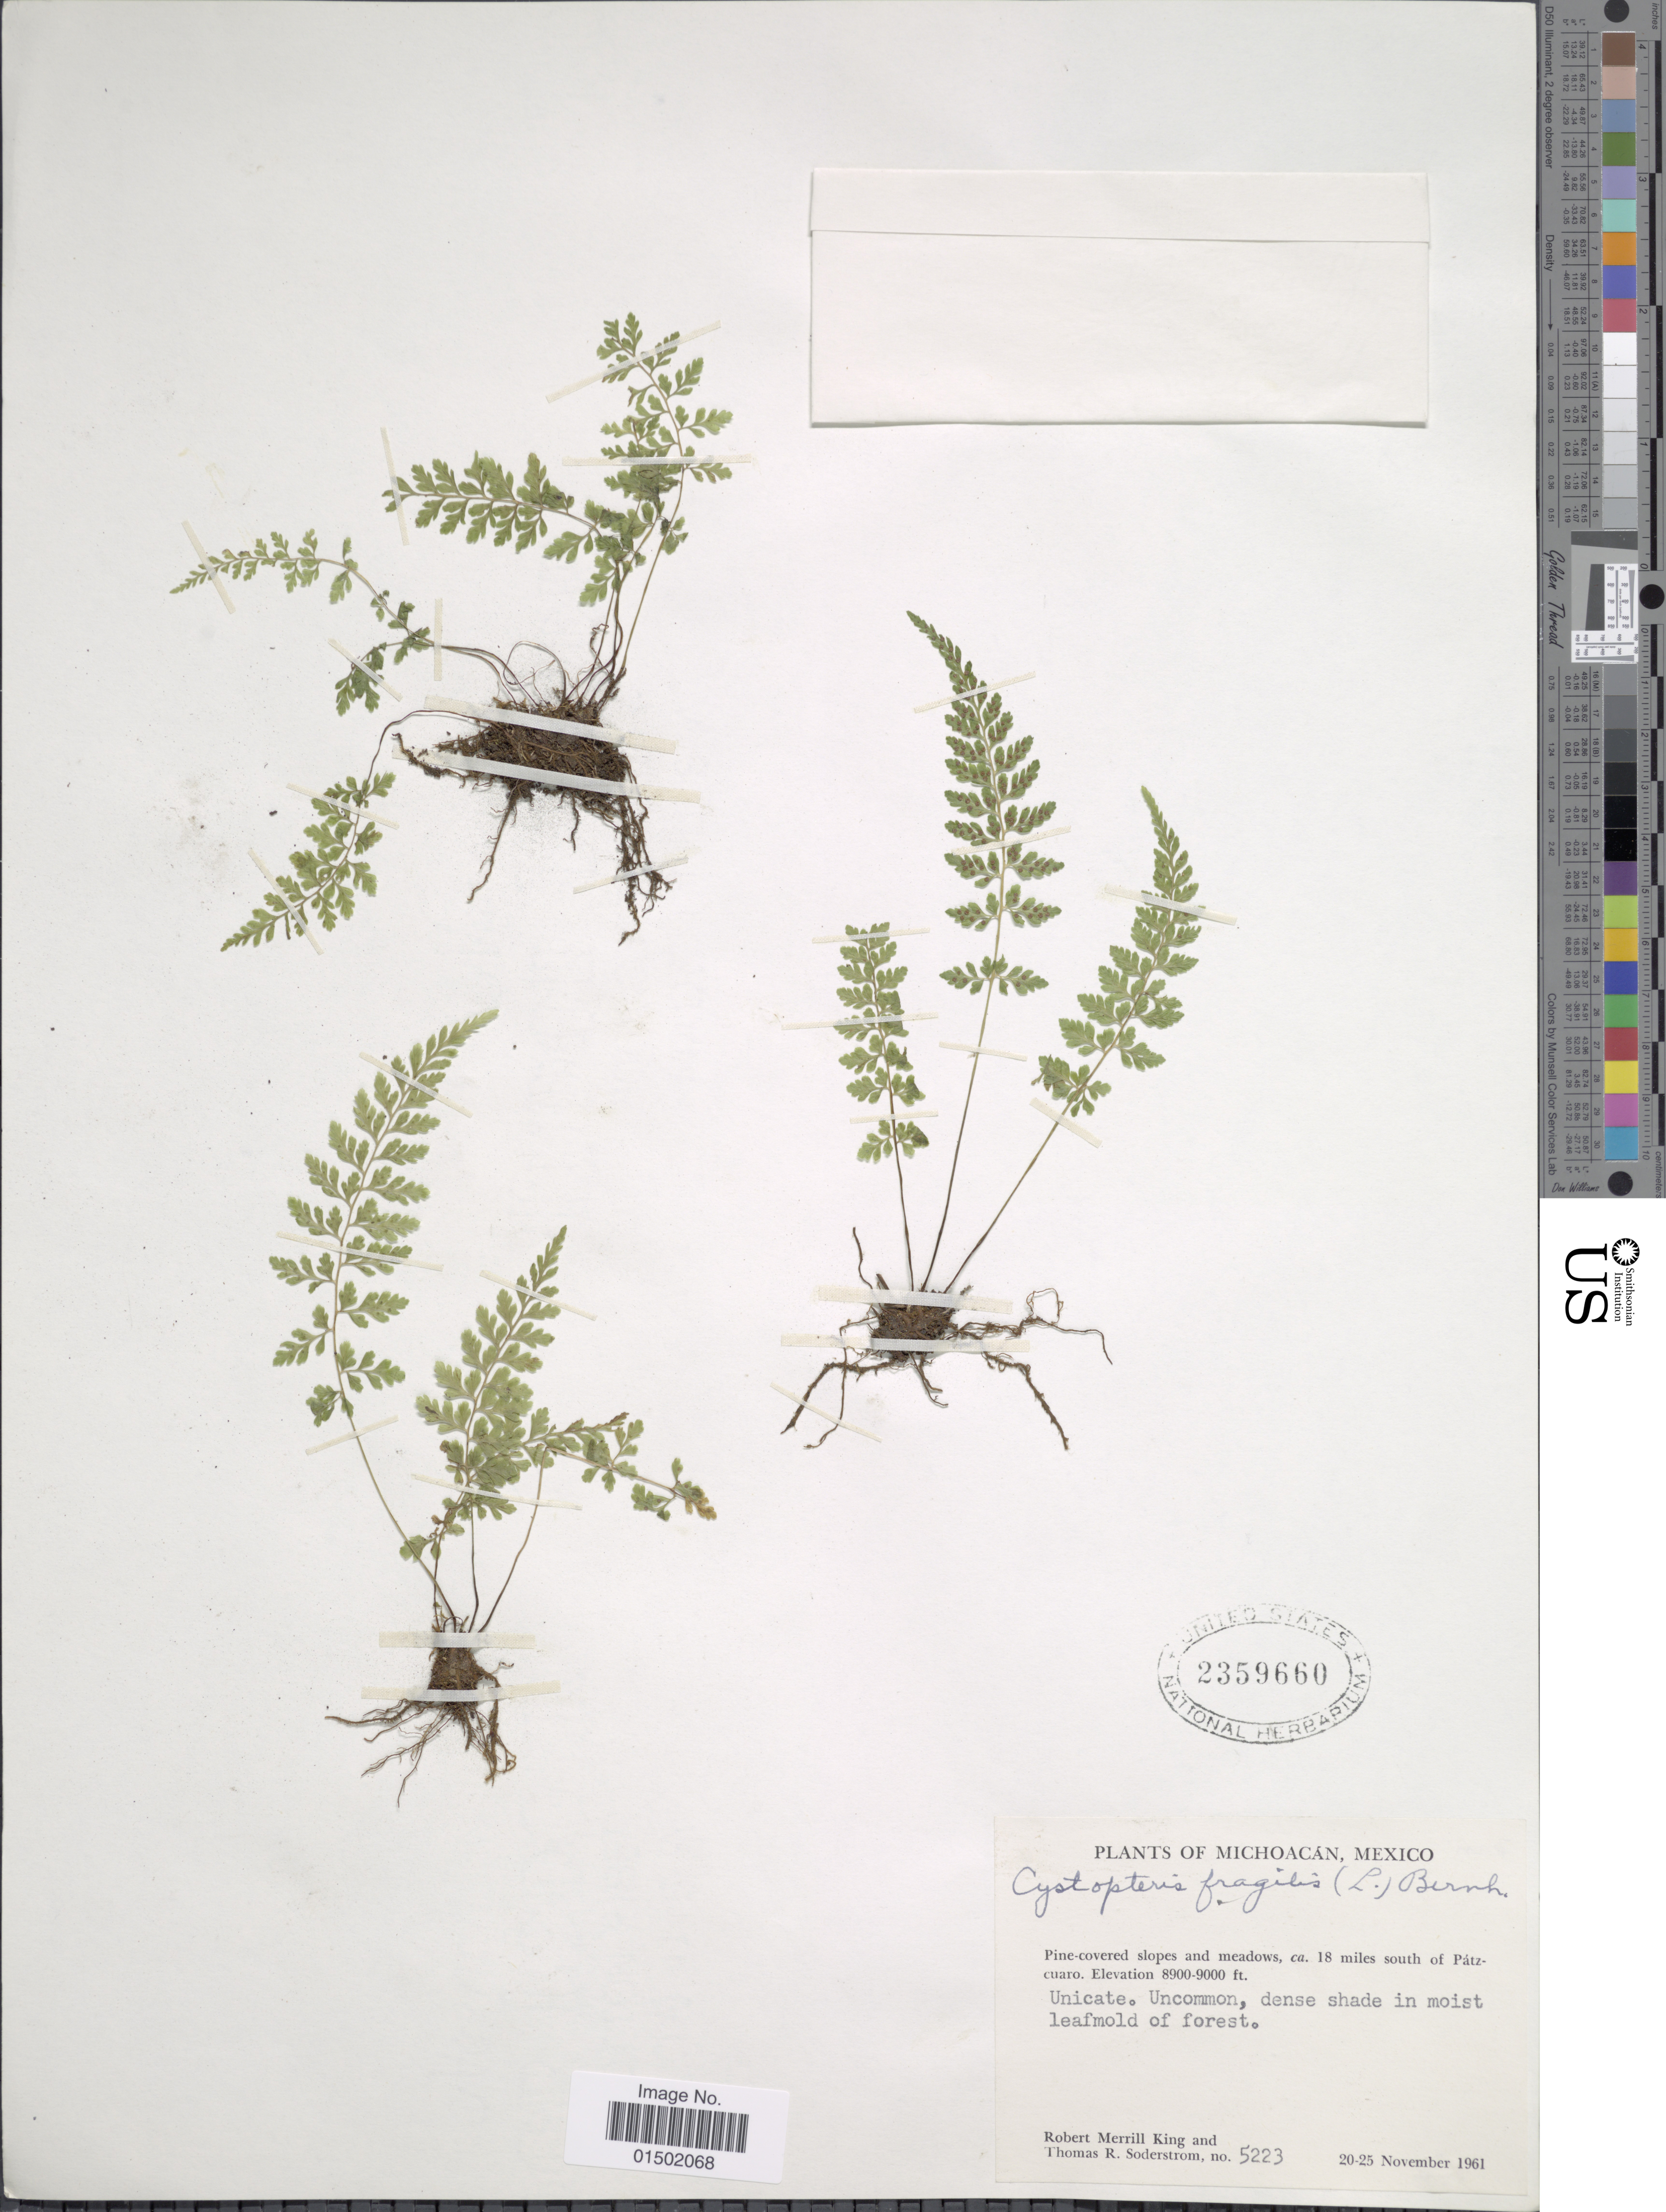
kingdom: Plantae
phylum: Tracheophyta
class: Polypodiopsida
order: Polypodiales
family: Cystopteridaceae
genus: Cystopteris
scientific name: Cystopteris fragilis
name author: (L.) Bernh.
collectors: R. M. King & T. R. Soderstrom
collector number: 5223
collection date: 1961-11-20/1961-11-25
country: Mexico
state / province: Michoacán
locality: Pine-covered slopes and meadows, ca. 18 miles south of Patzcuaro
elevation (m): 2713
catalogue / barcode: US 2359660